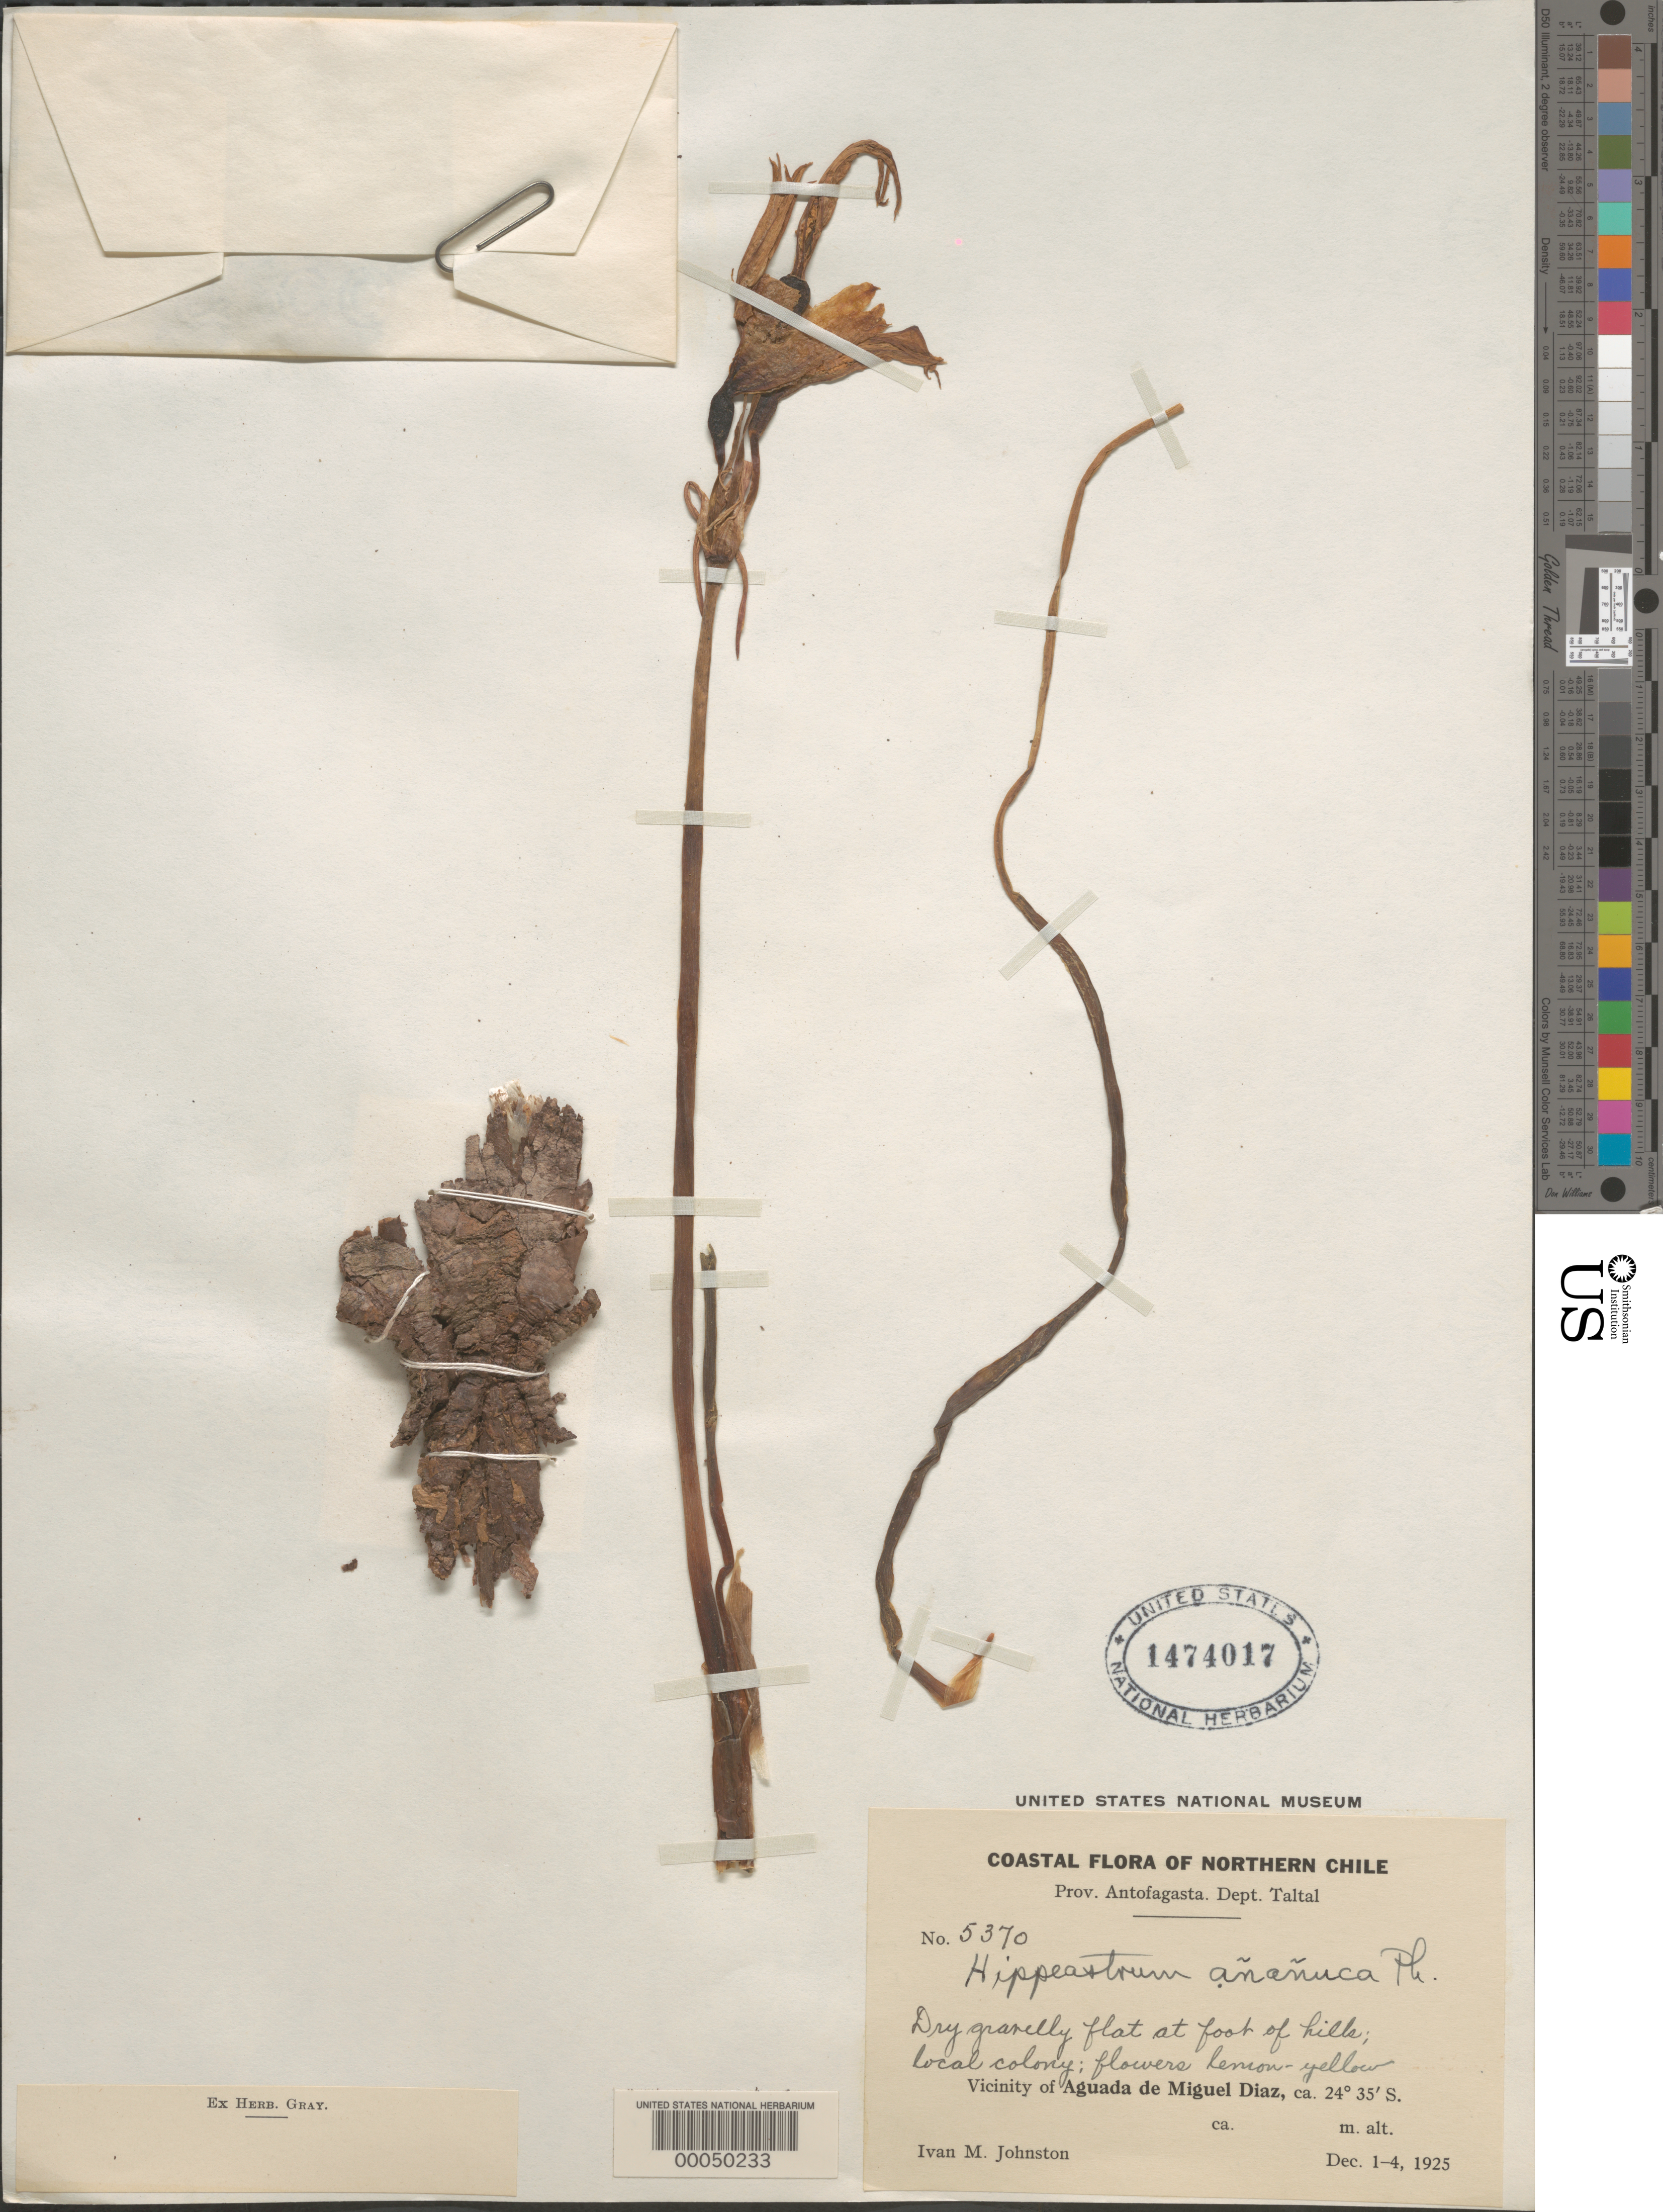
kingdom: Plantae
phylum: Tracheophyta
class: Liliopsida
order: Asparagales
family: Amaryllidaceae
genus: Hippeastrum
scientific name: Hippeastrum ananuca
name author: Phil.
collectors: I.M. Johnston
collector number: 5370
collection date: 1925-12-01/1925-12-04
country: Chile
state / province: Antofagasta (II)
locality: Northern Chile. Dept. Taltal. Vicinity of Aguada de Miguel Diaz.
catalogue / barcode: US 1474017